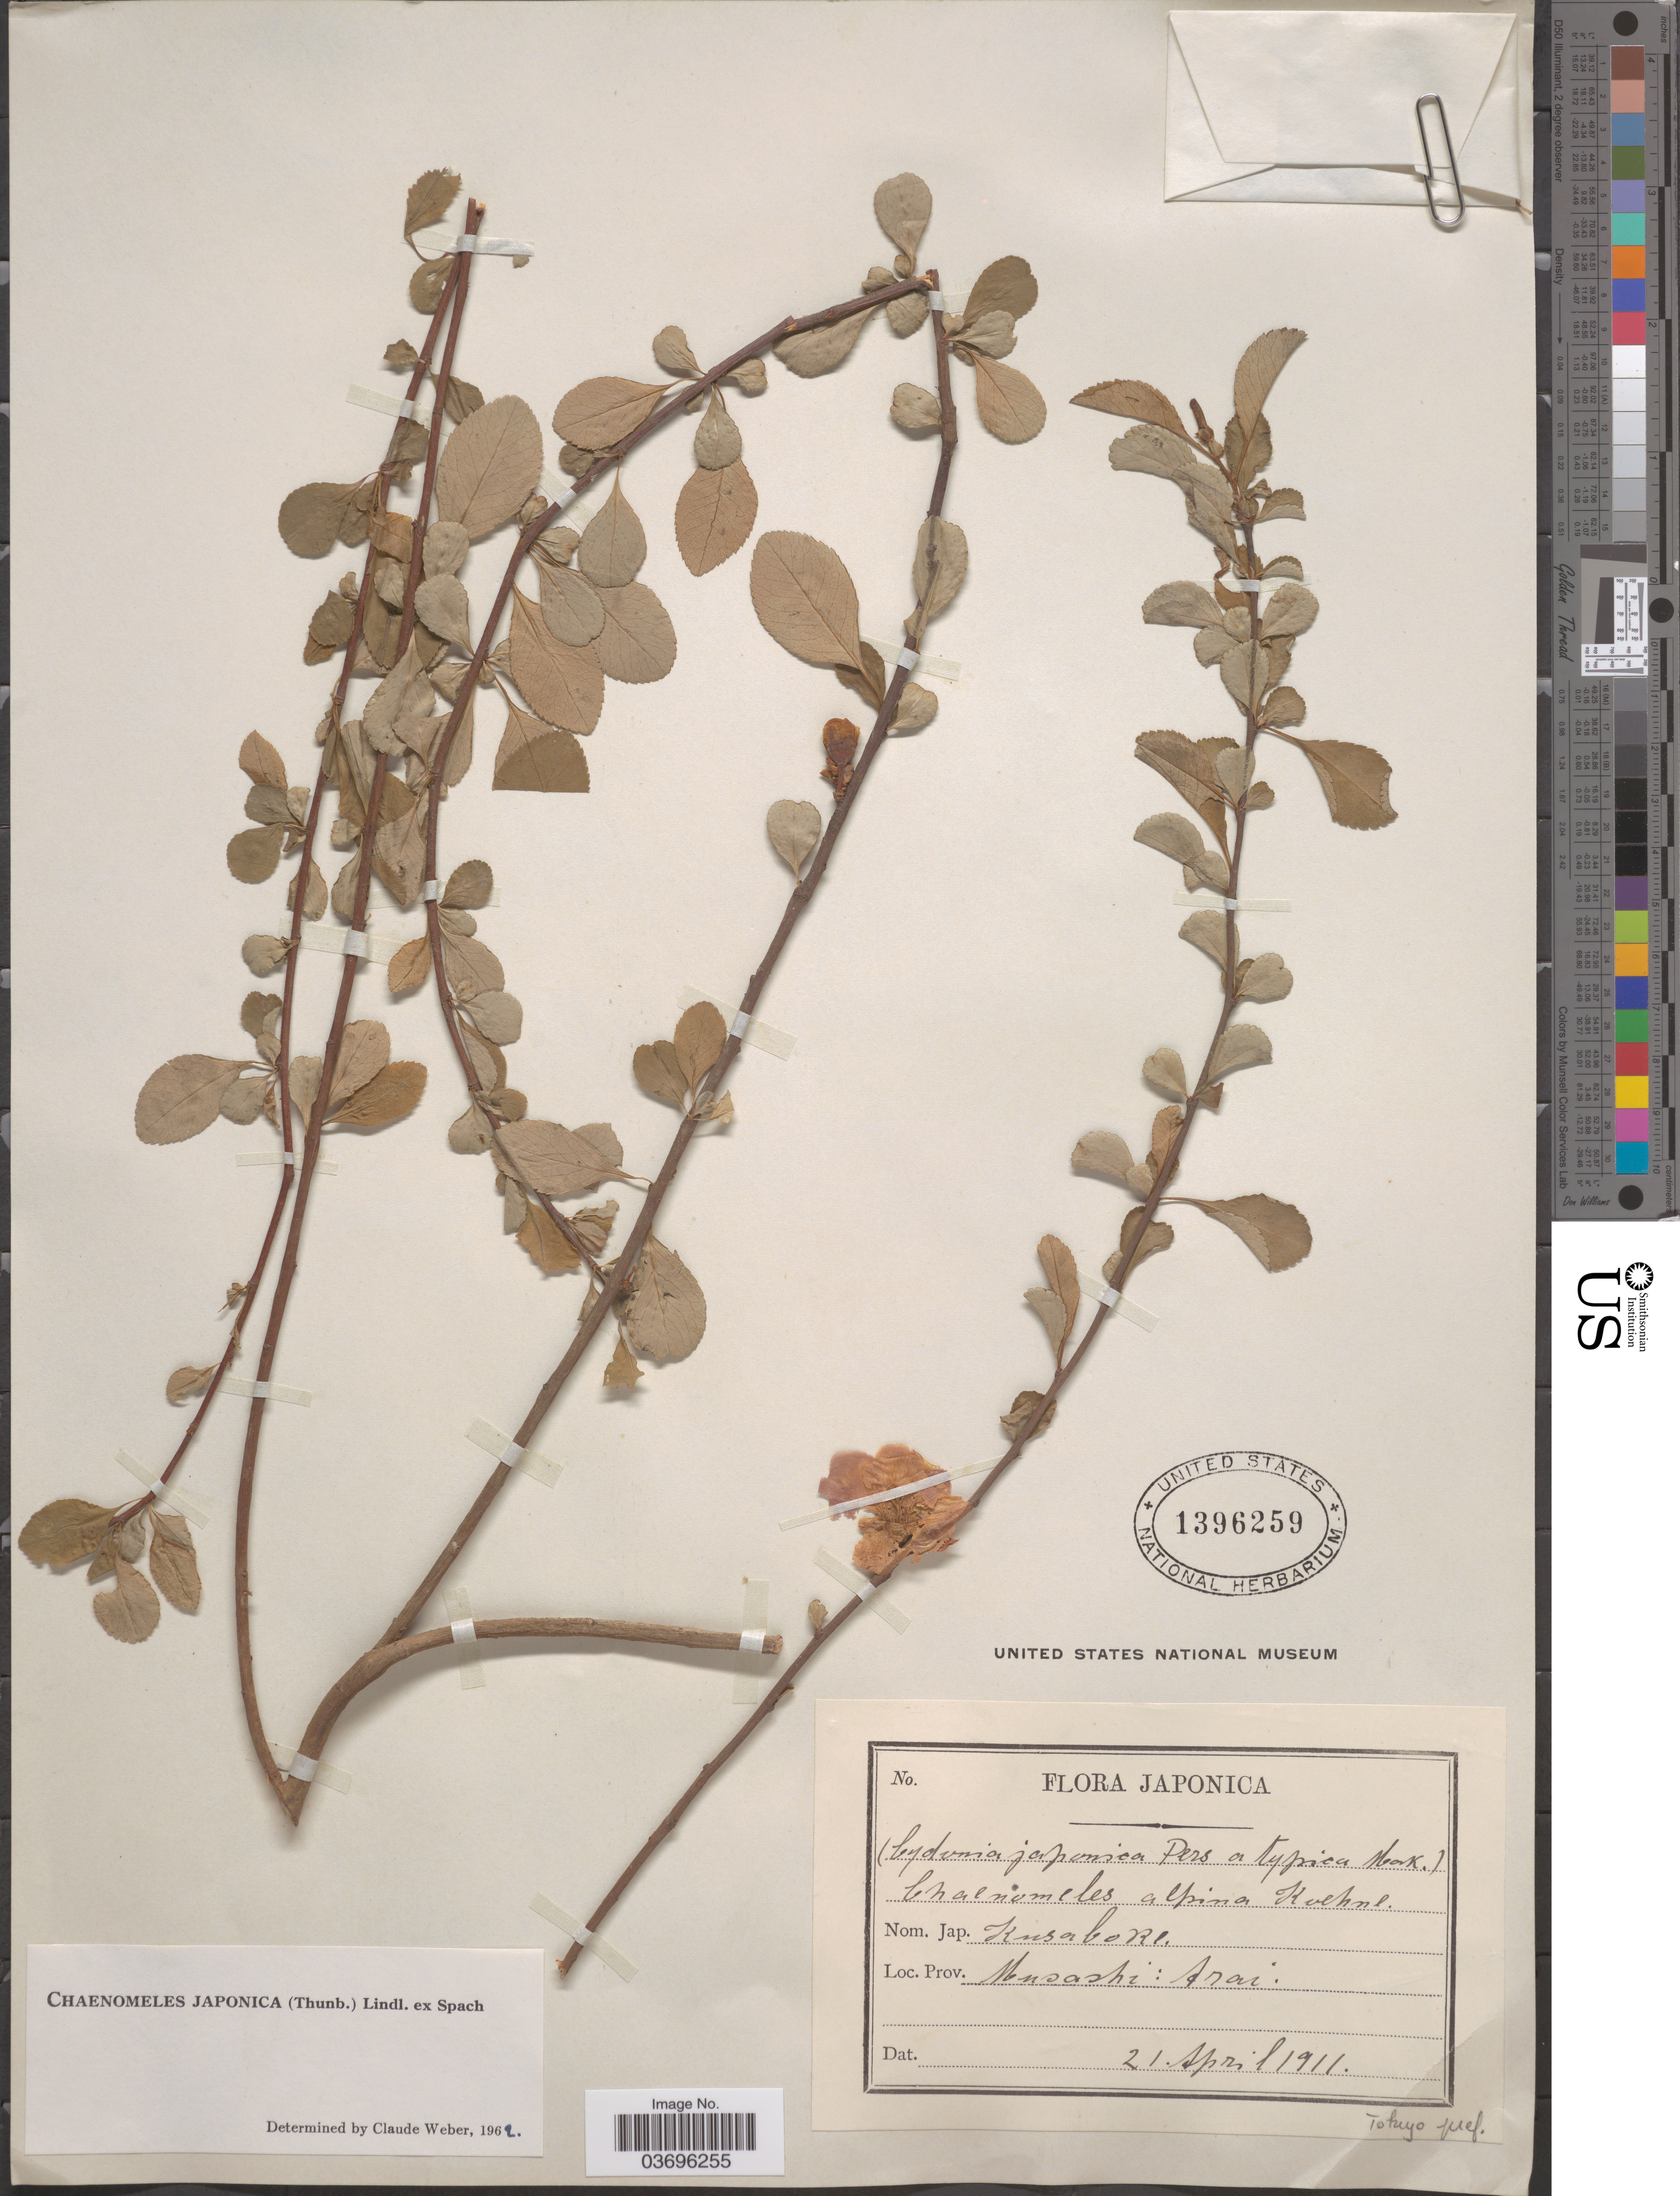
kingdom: Plantae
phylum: Tracheophyta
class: Magnoliopsida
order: Rosales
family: Rosaceae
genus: Chaenomeles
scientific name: Chaenomeles japonica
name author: (Thunb.) Lindl. ex Spach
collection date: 1911-04-21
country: Japan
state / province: Tokyo, Federal City of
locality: Prov. Musashi: Arai. Tokyo Pref.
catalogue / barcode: US 1396259